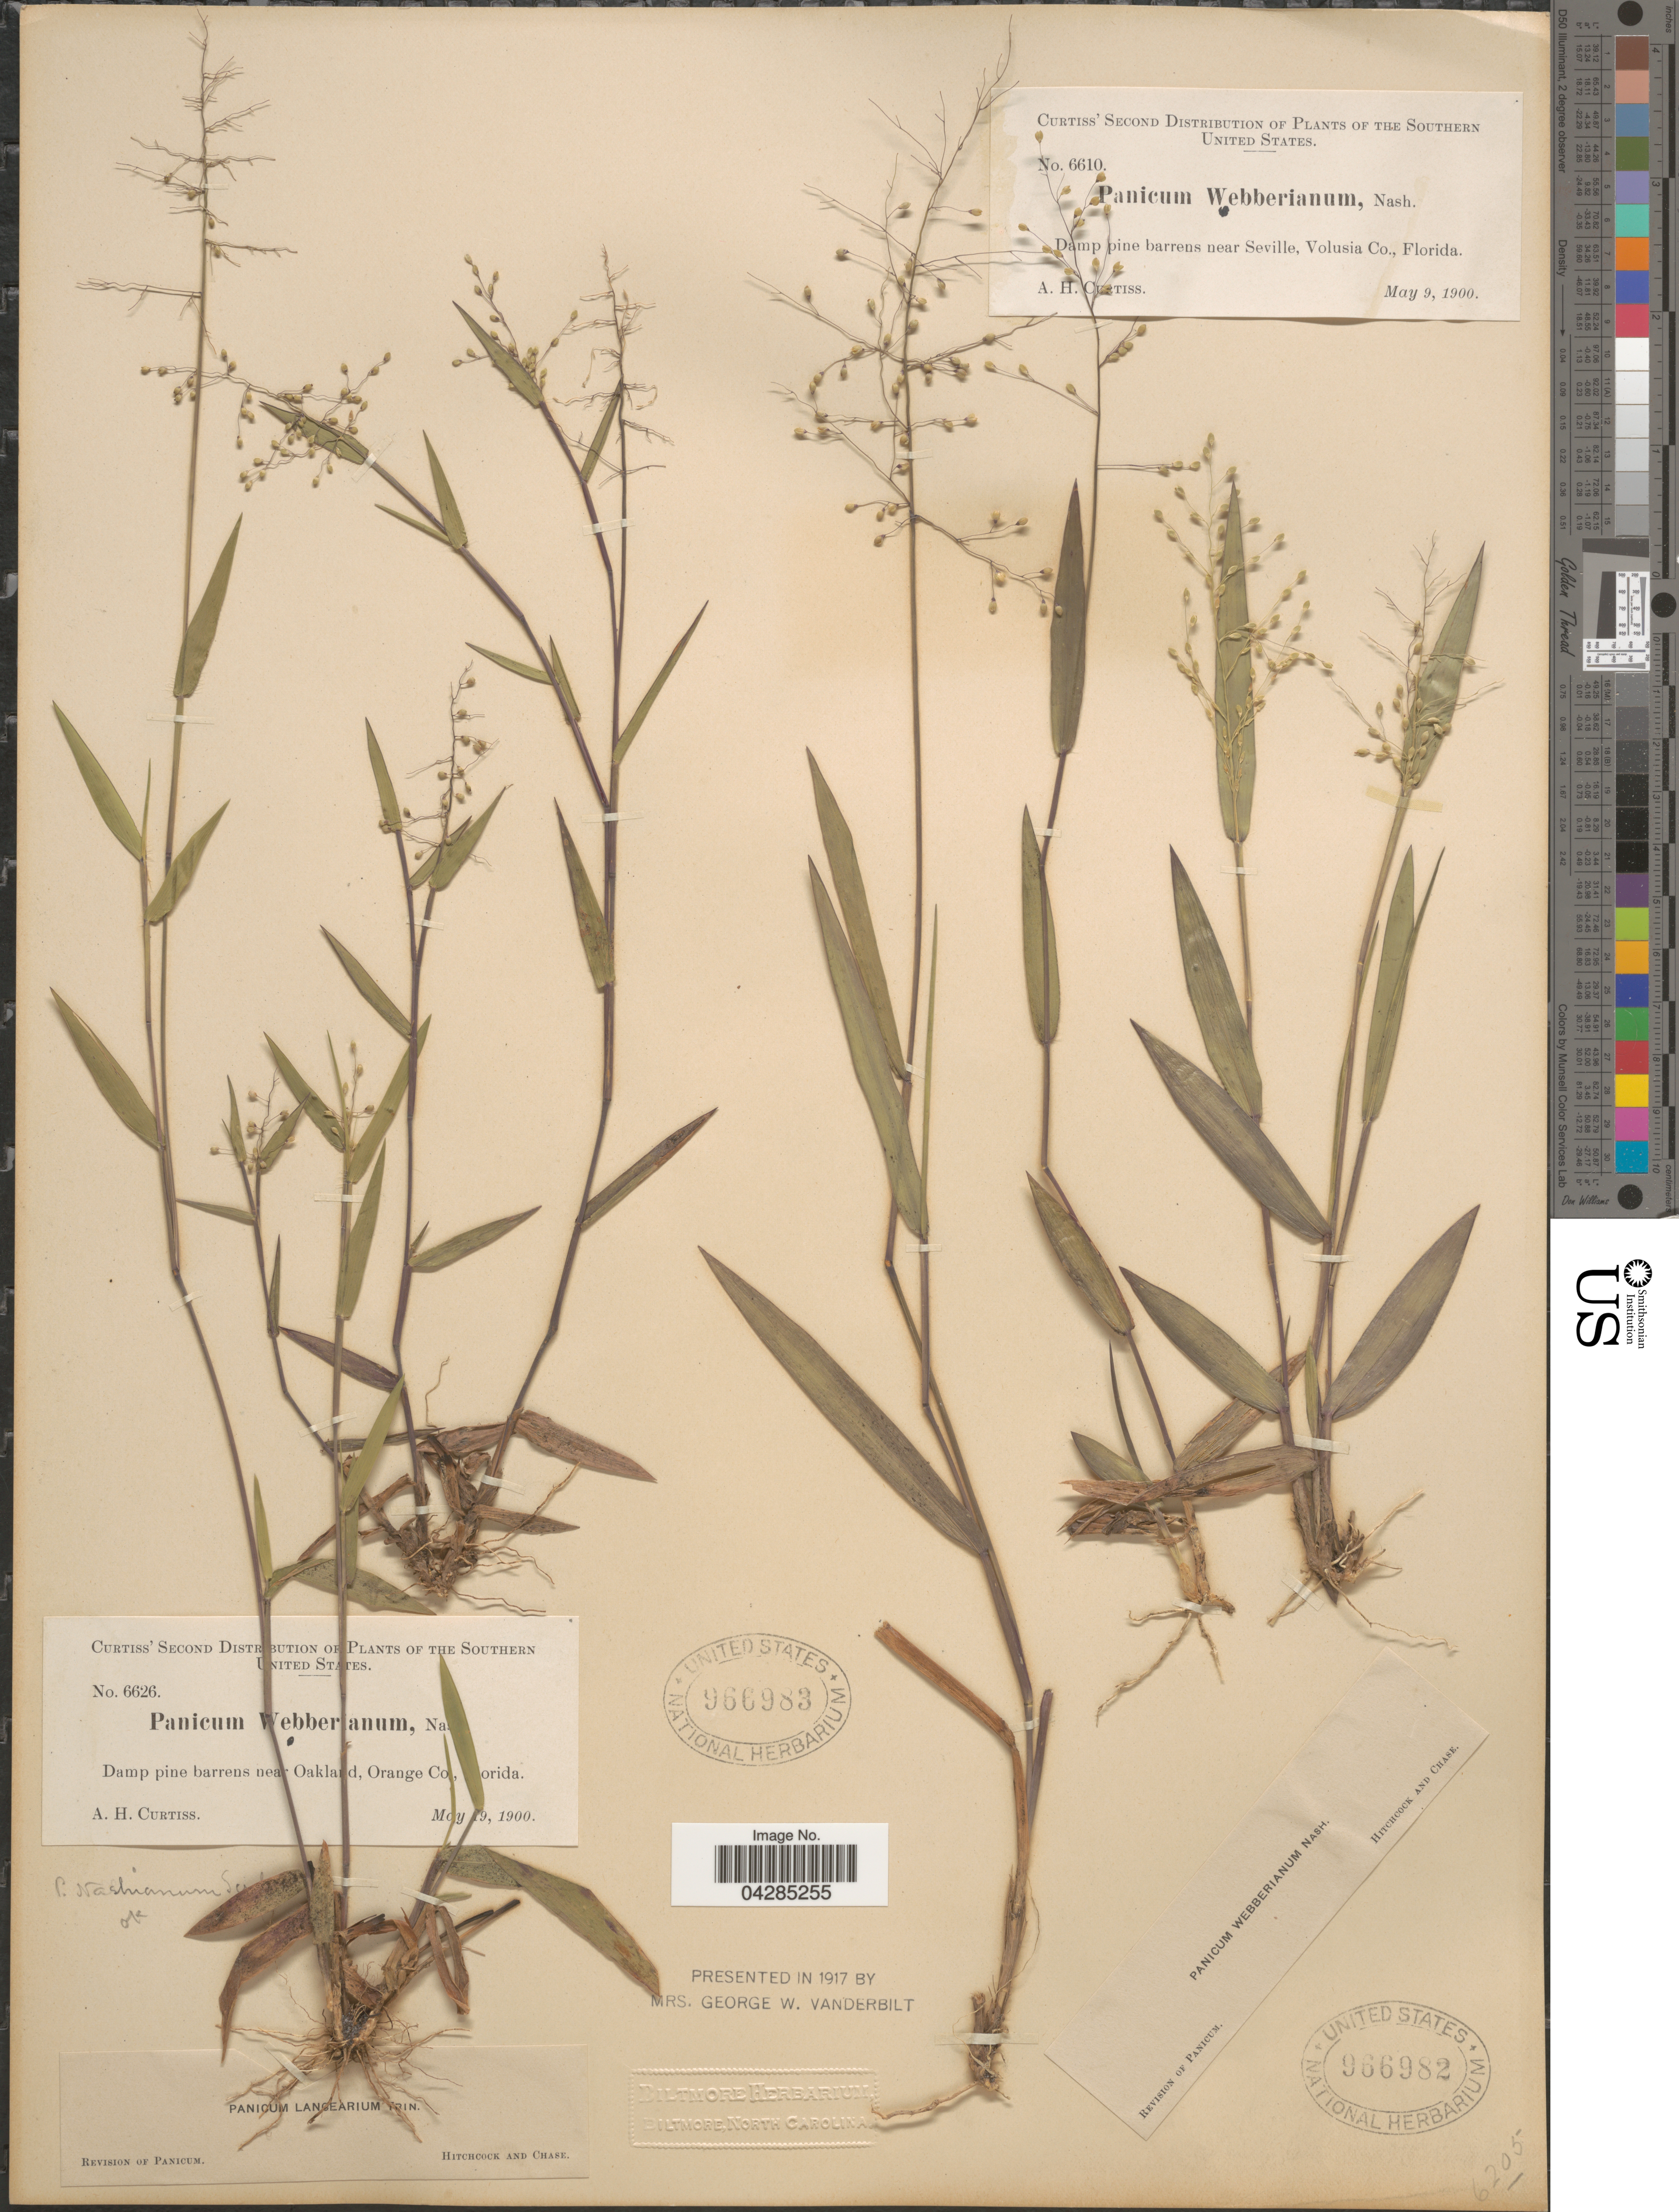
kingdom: Plantae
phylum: Tracheophyta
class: Liliopsida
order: Poales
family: Poaceae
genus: Dichanthelium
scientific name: Dichanthelium portoricense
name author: (Desv. ex Ham.) B.F. Hansen & Wunderlin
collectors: A. H. Curtiss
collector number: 6626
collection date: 1900-05-19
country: United States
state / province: Florida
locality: Southern United States. Damp pine barrens near Oakland, Orange Co.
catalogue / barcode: US 966983